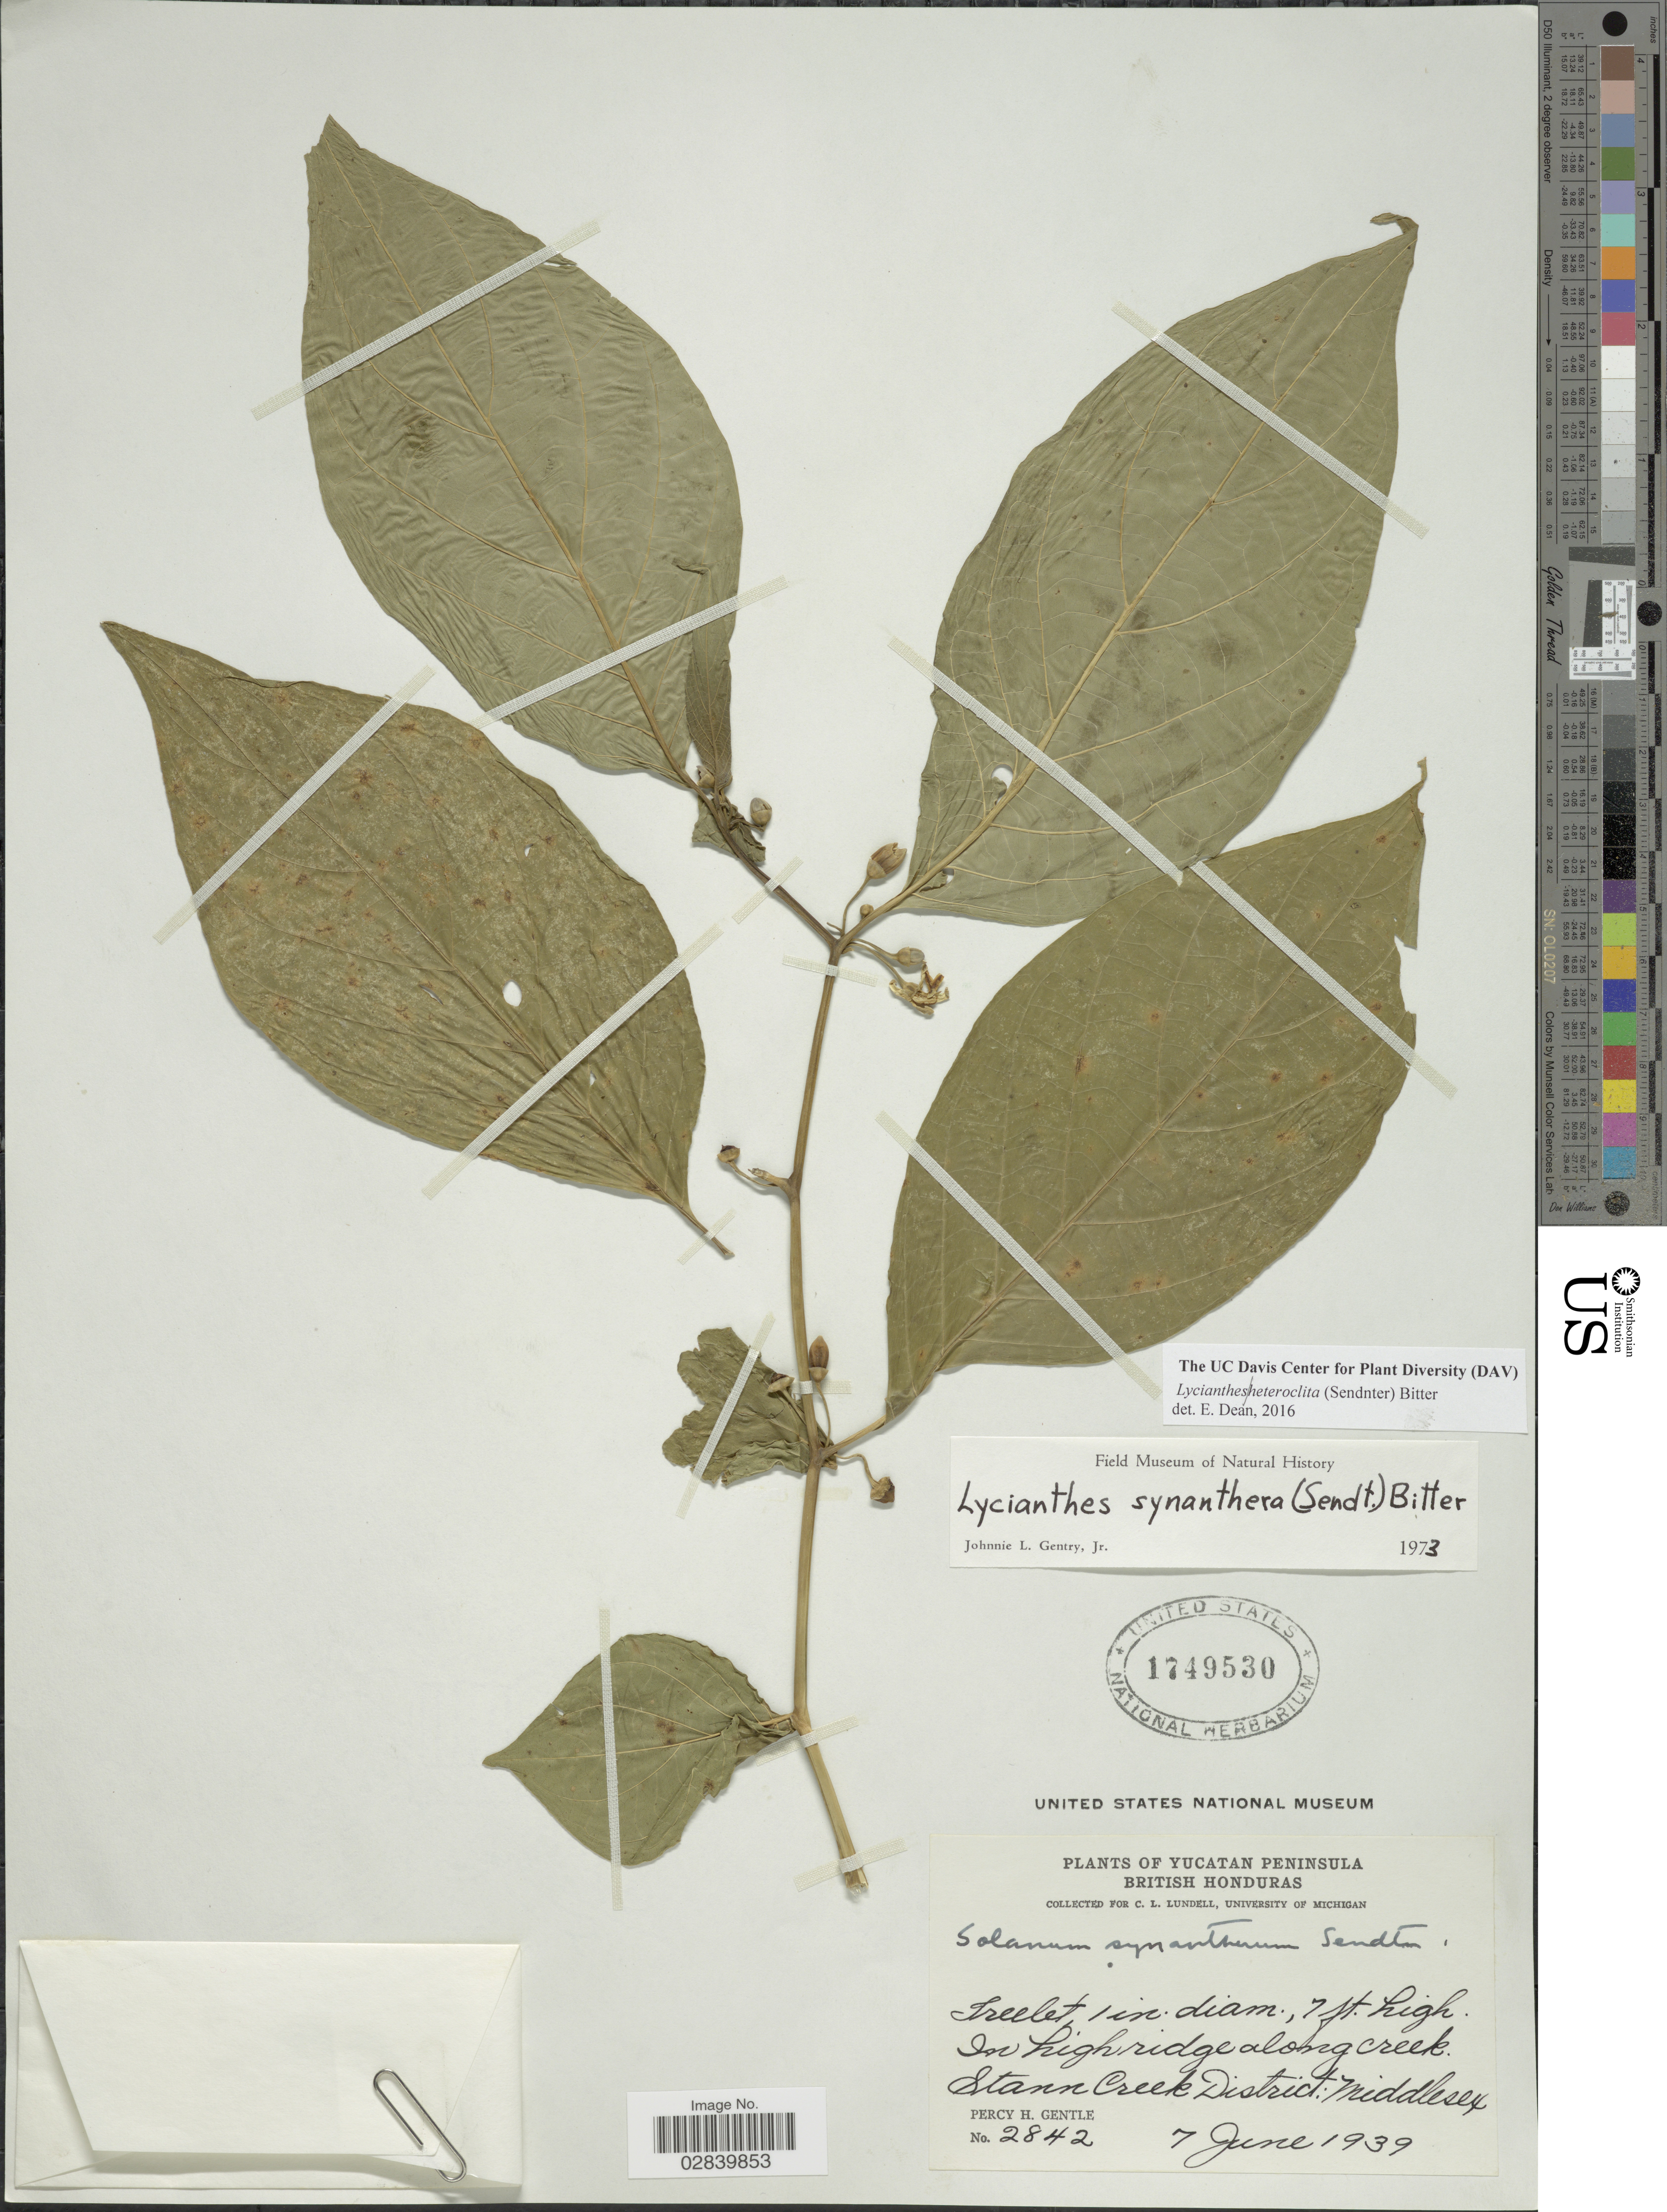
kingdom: Plantae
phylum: Tracheophyta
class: Magnoliopsida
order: Solanales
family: Solanaceae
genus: Lycianthes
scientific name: Lycianthes heteroclita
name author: (Sendtn.) Bitter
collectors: P. H. Gentle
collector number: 2842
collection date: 1939-06-07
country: Belize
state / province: Stann Creek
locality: British Honduras. In high ridge along creek. Stann Creek District: Middlesex.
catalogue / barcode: US 1749530